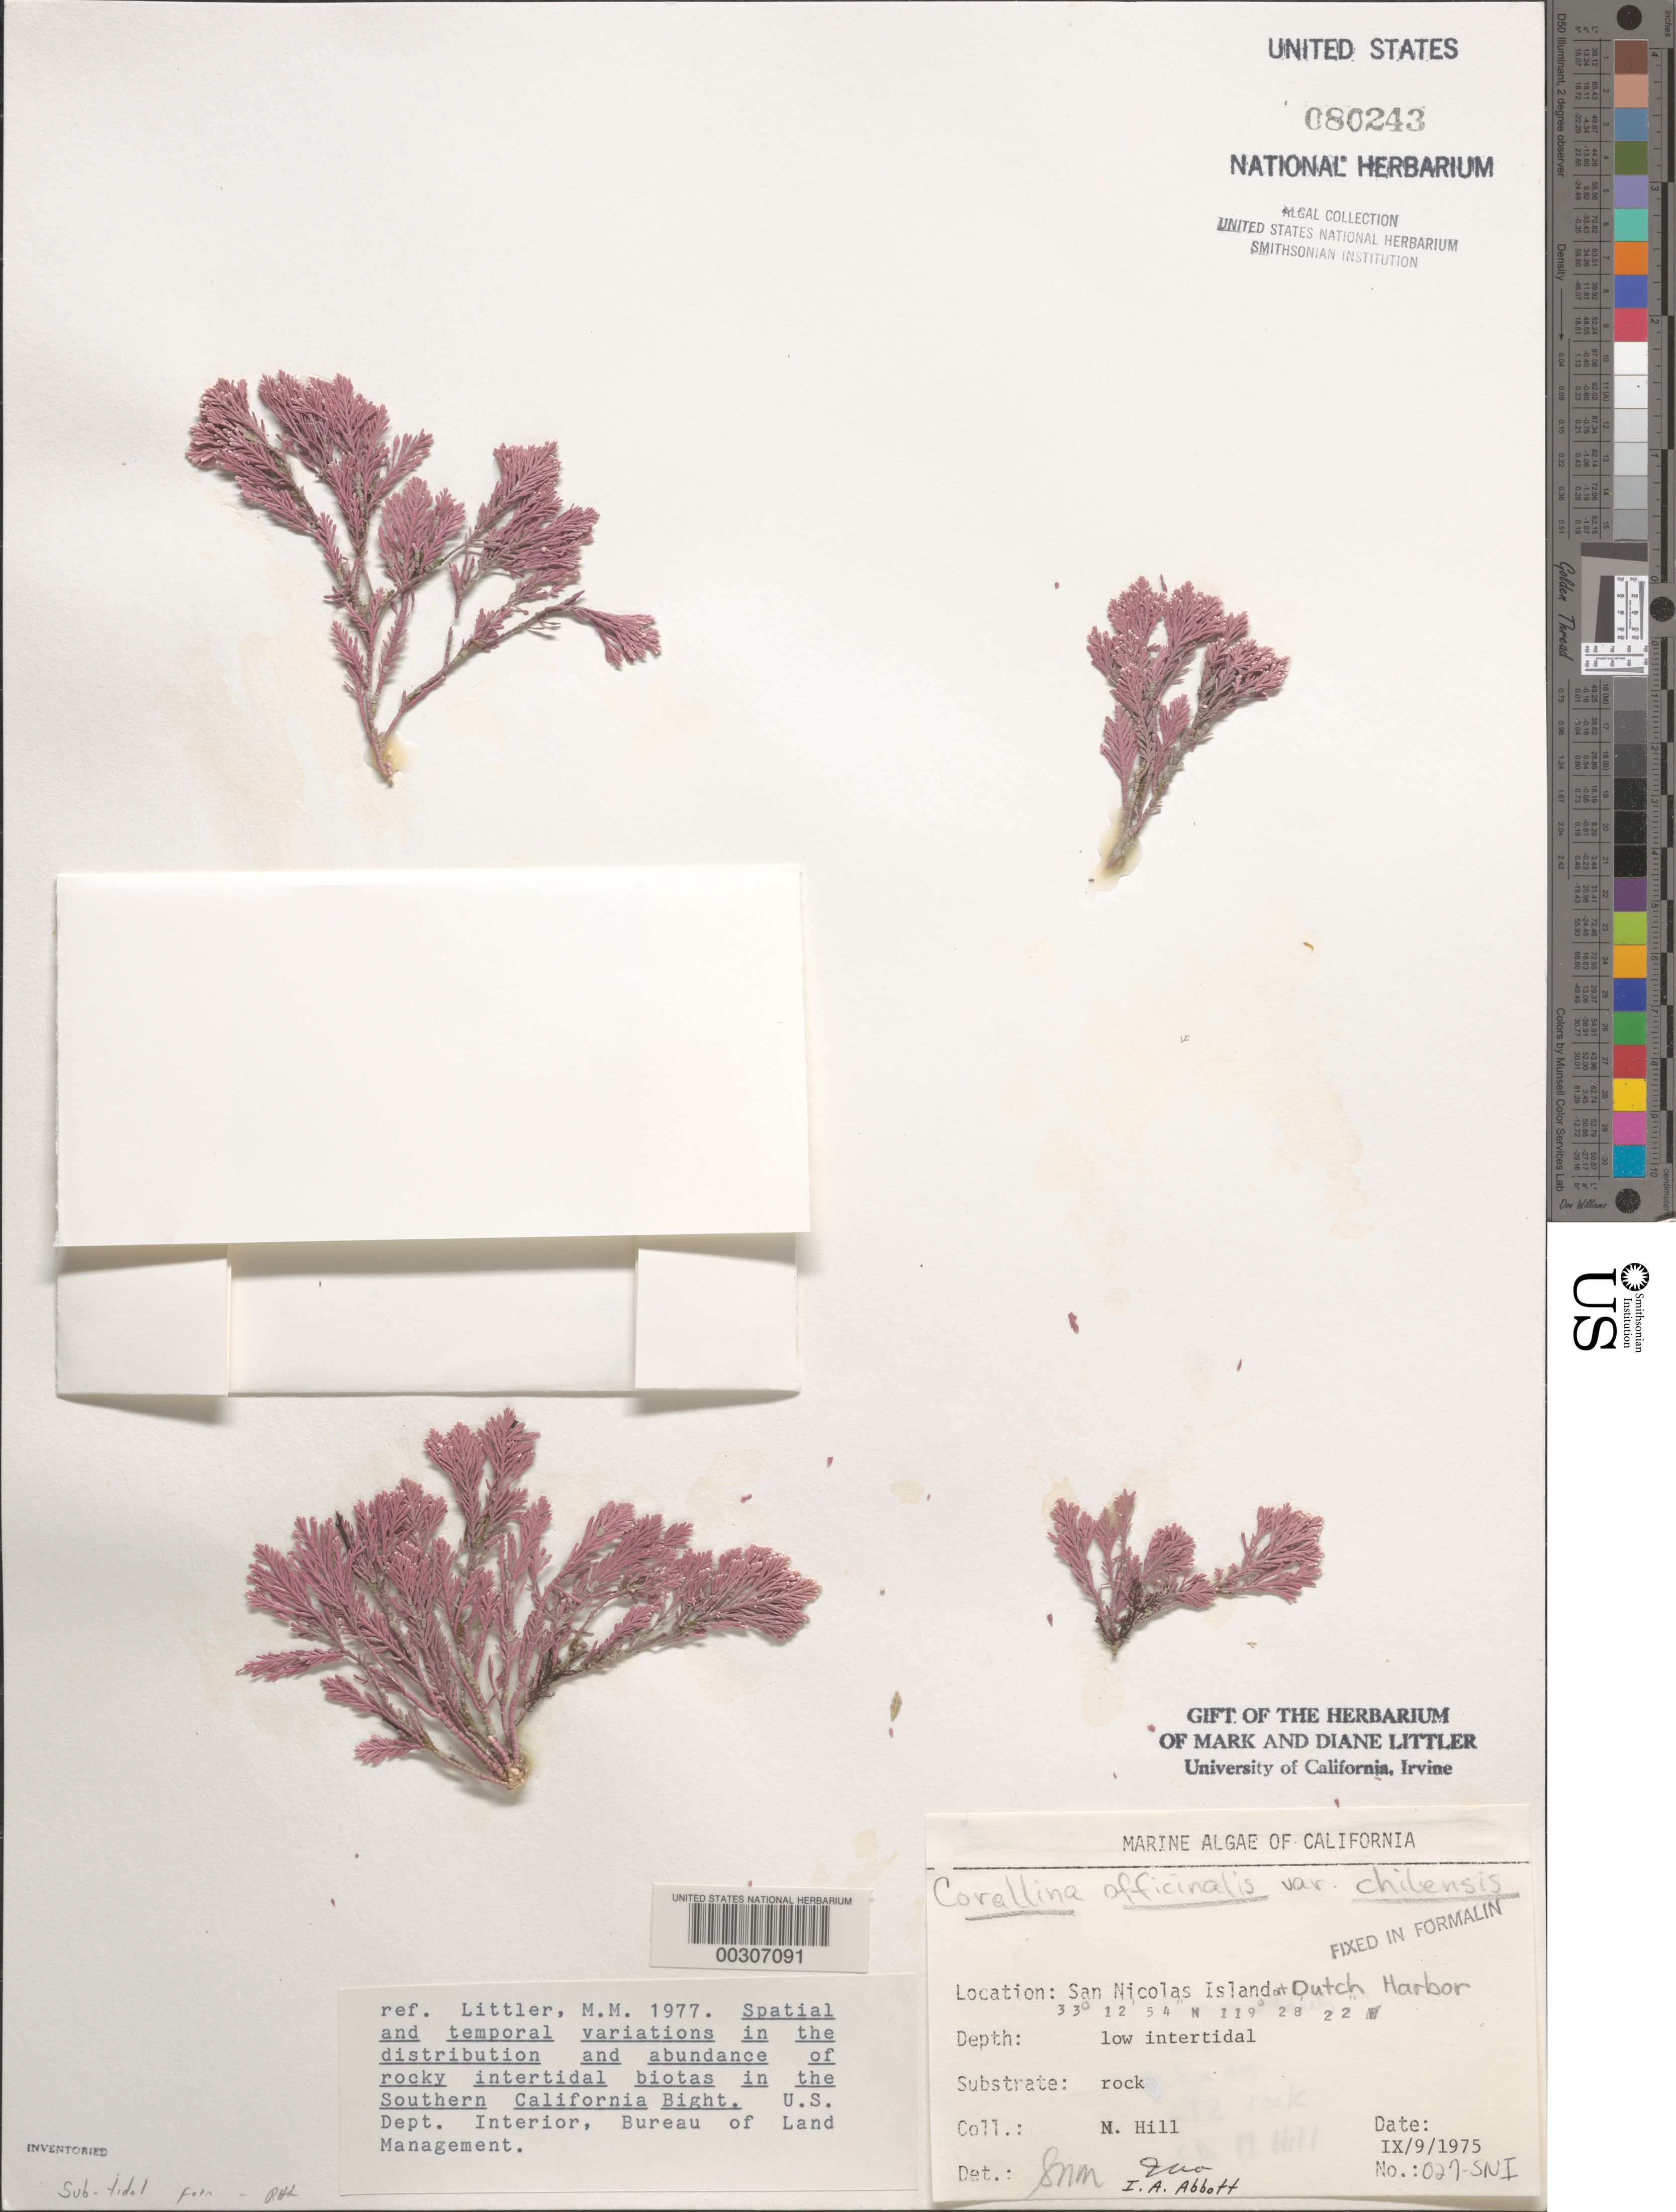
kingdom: Plantae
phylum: Rhodophyta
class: Florideophyceae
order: Corallinales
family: Corallinaceae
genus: Corallina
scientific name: Corallina officinalis var. chilensis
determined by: Abbott, I. A.; Murray, S. N.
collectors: M. Hill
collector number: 027-SNI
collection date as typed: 09 Sep 1975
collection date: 1975-09-09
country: United States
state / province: California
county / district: Ventura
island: San Nicolas Island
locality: Dutch Harbor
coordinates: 33 12'54"N, 119 28'22"W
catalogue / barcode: US 80243